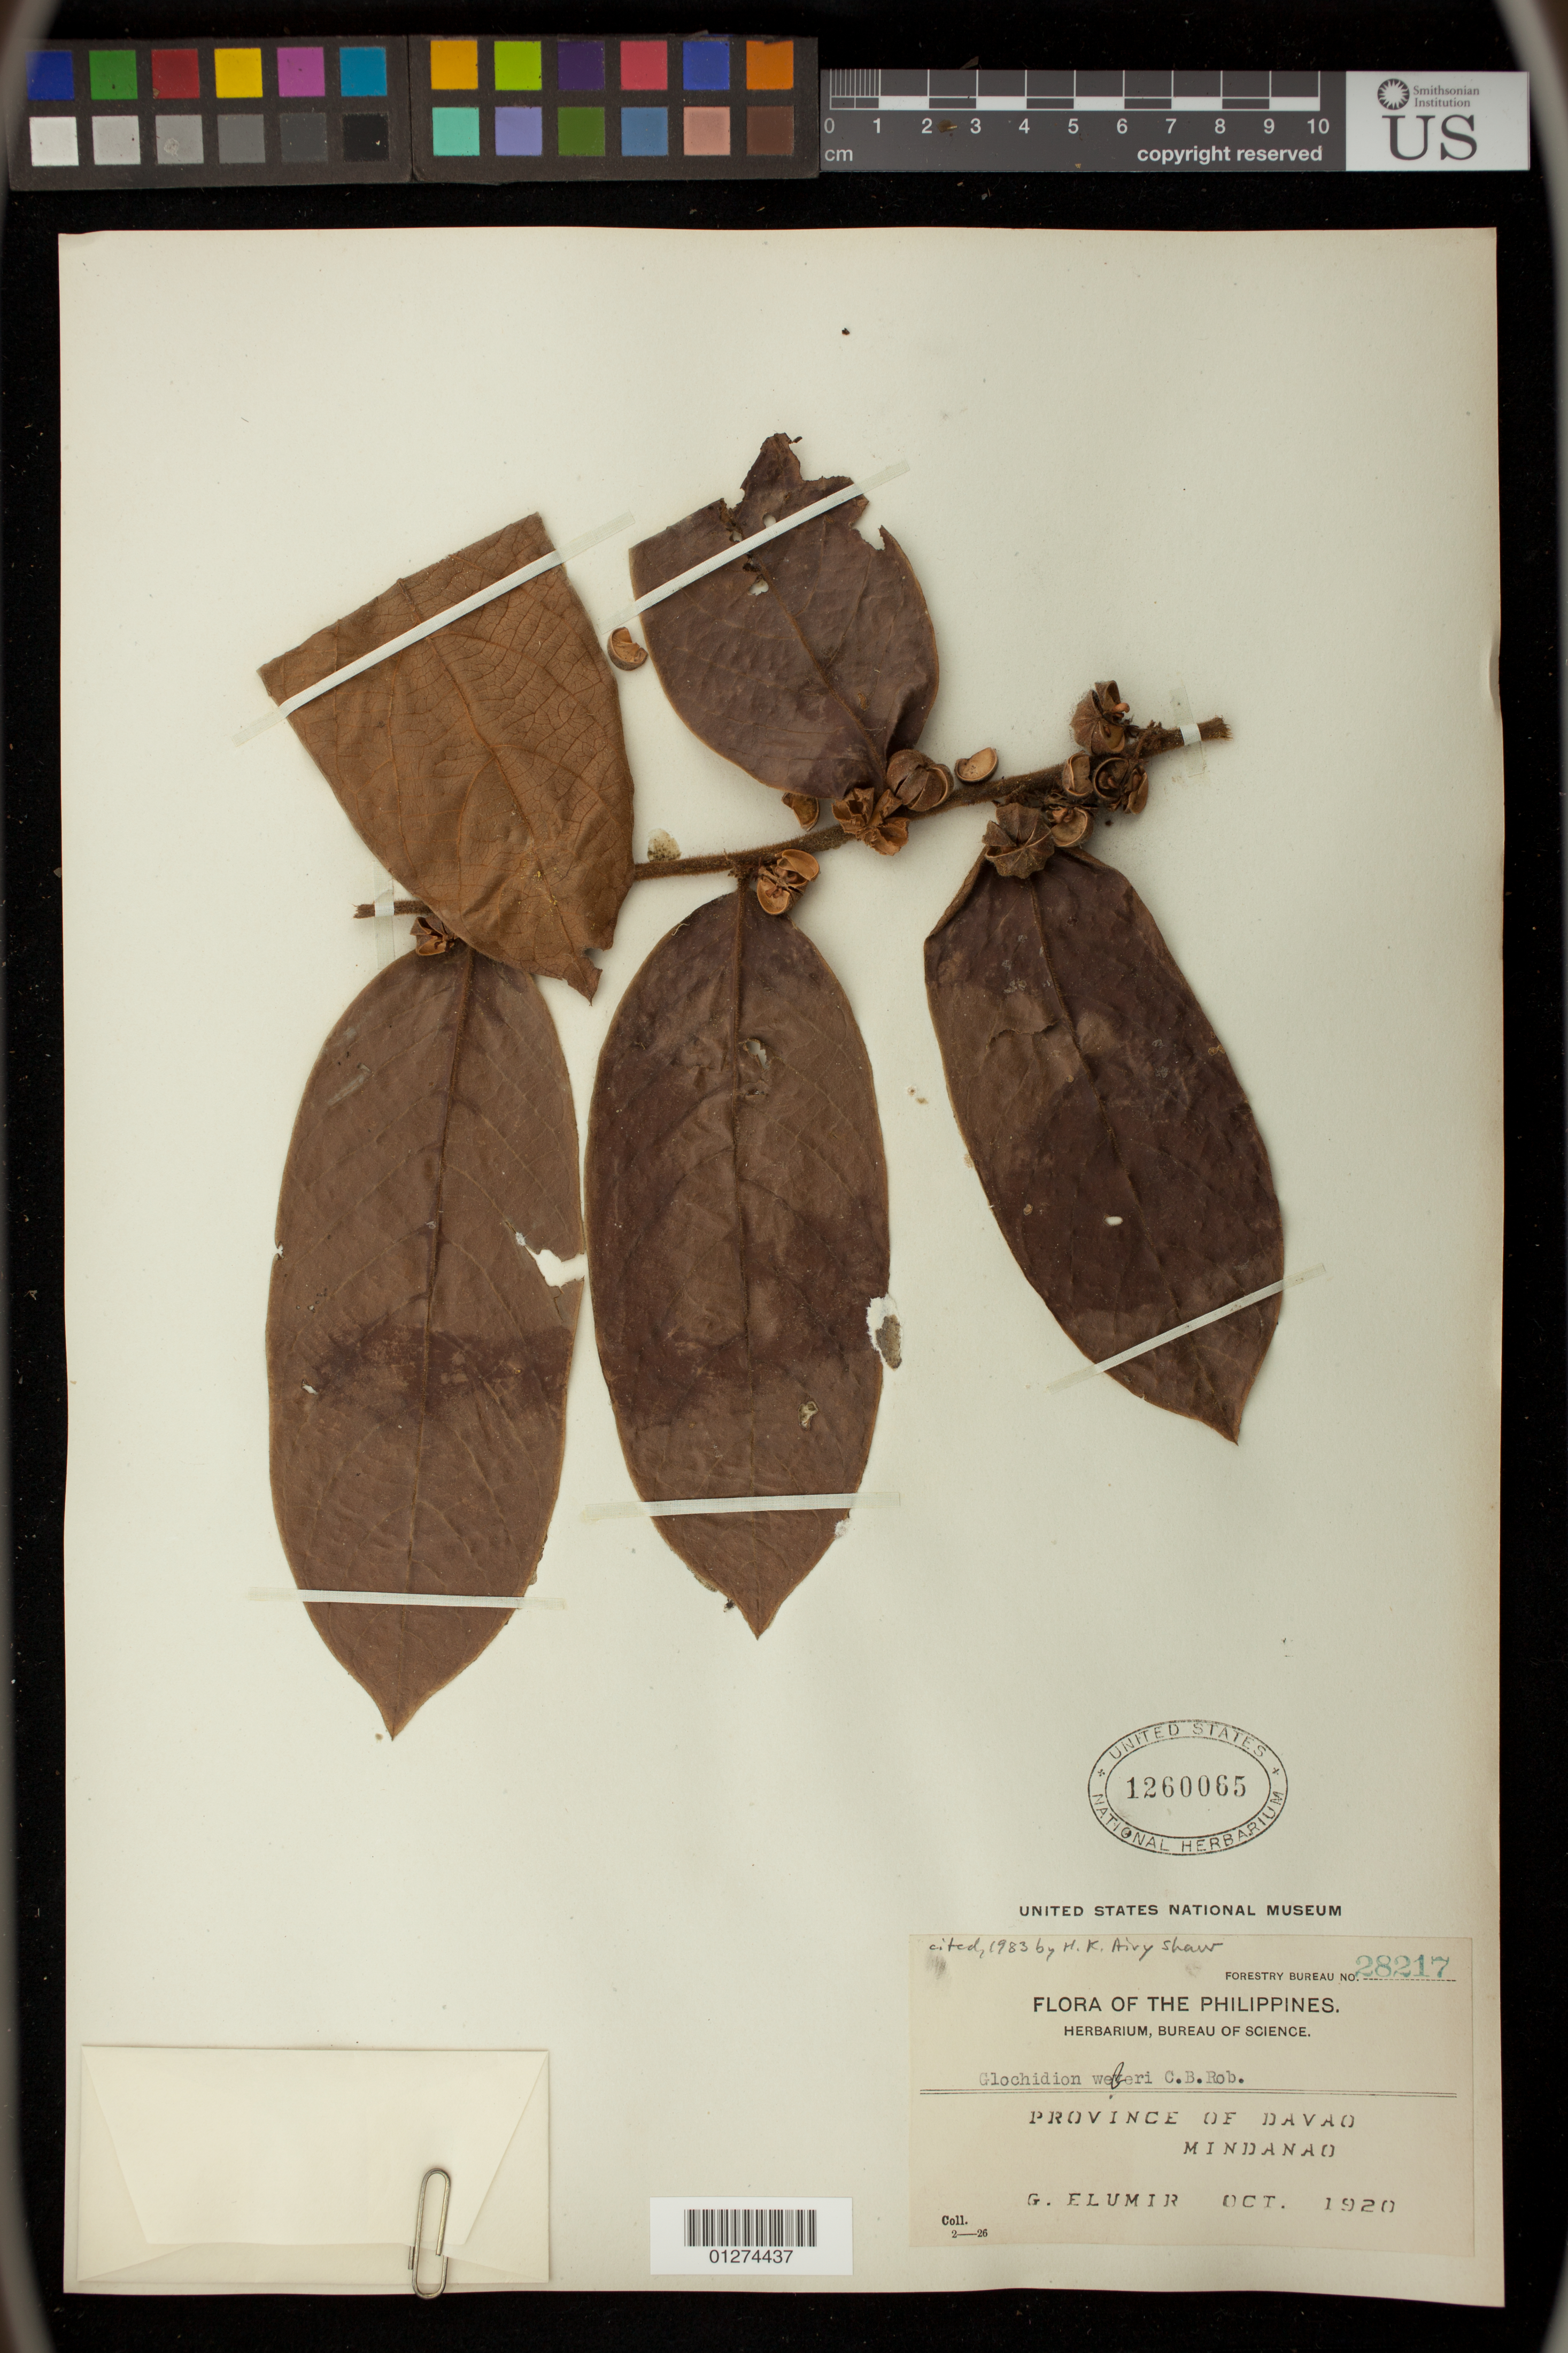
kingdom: Plantae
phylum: Tracheophyta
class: Magnoliopsida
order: Malpighiales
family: Phyllanthaceae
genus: Glochidion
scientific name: Glochidion weberi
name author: C.B. Rob.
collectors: G. Elumir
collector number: For. Bur. 28217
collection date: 1920-10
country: Philippines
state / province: Davao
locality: Province of Davao, Mindanao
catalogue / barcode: US 1260065